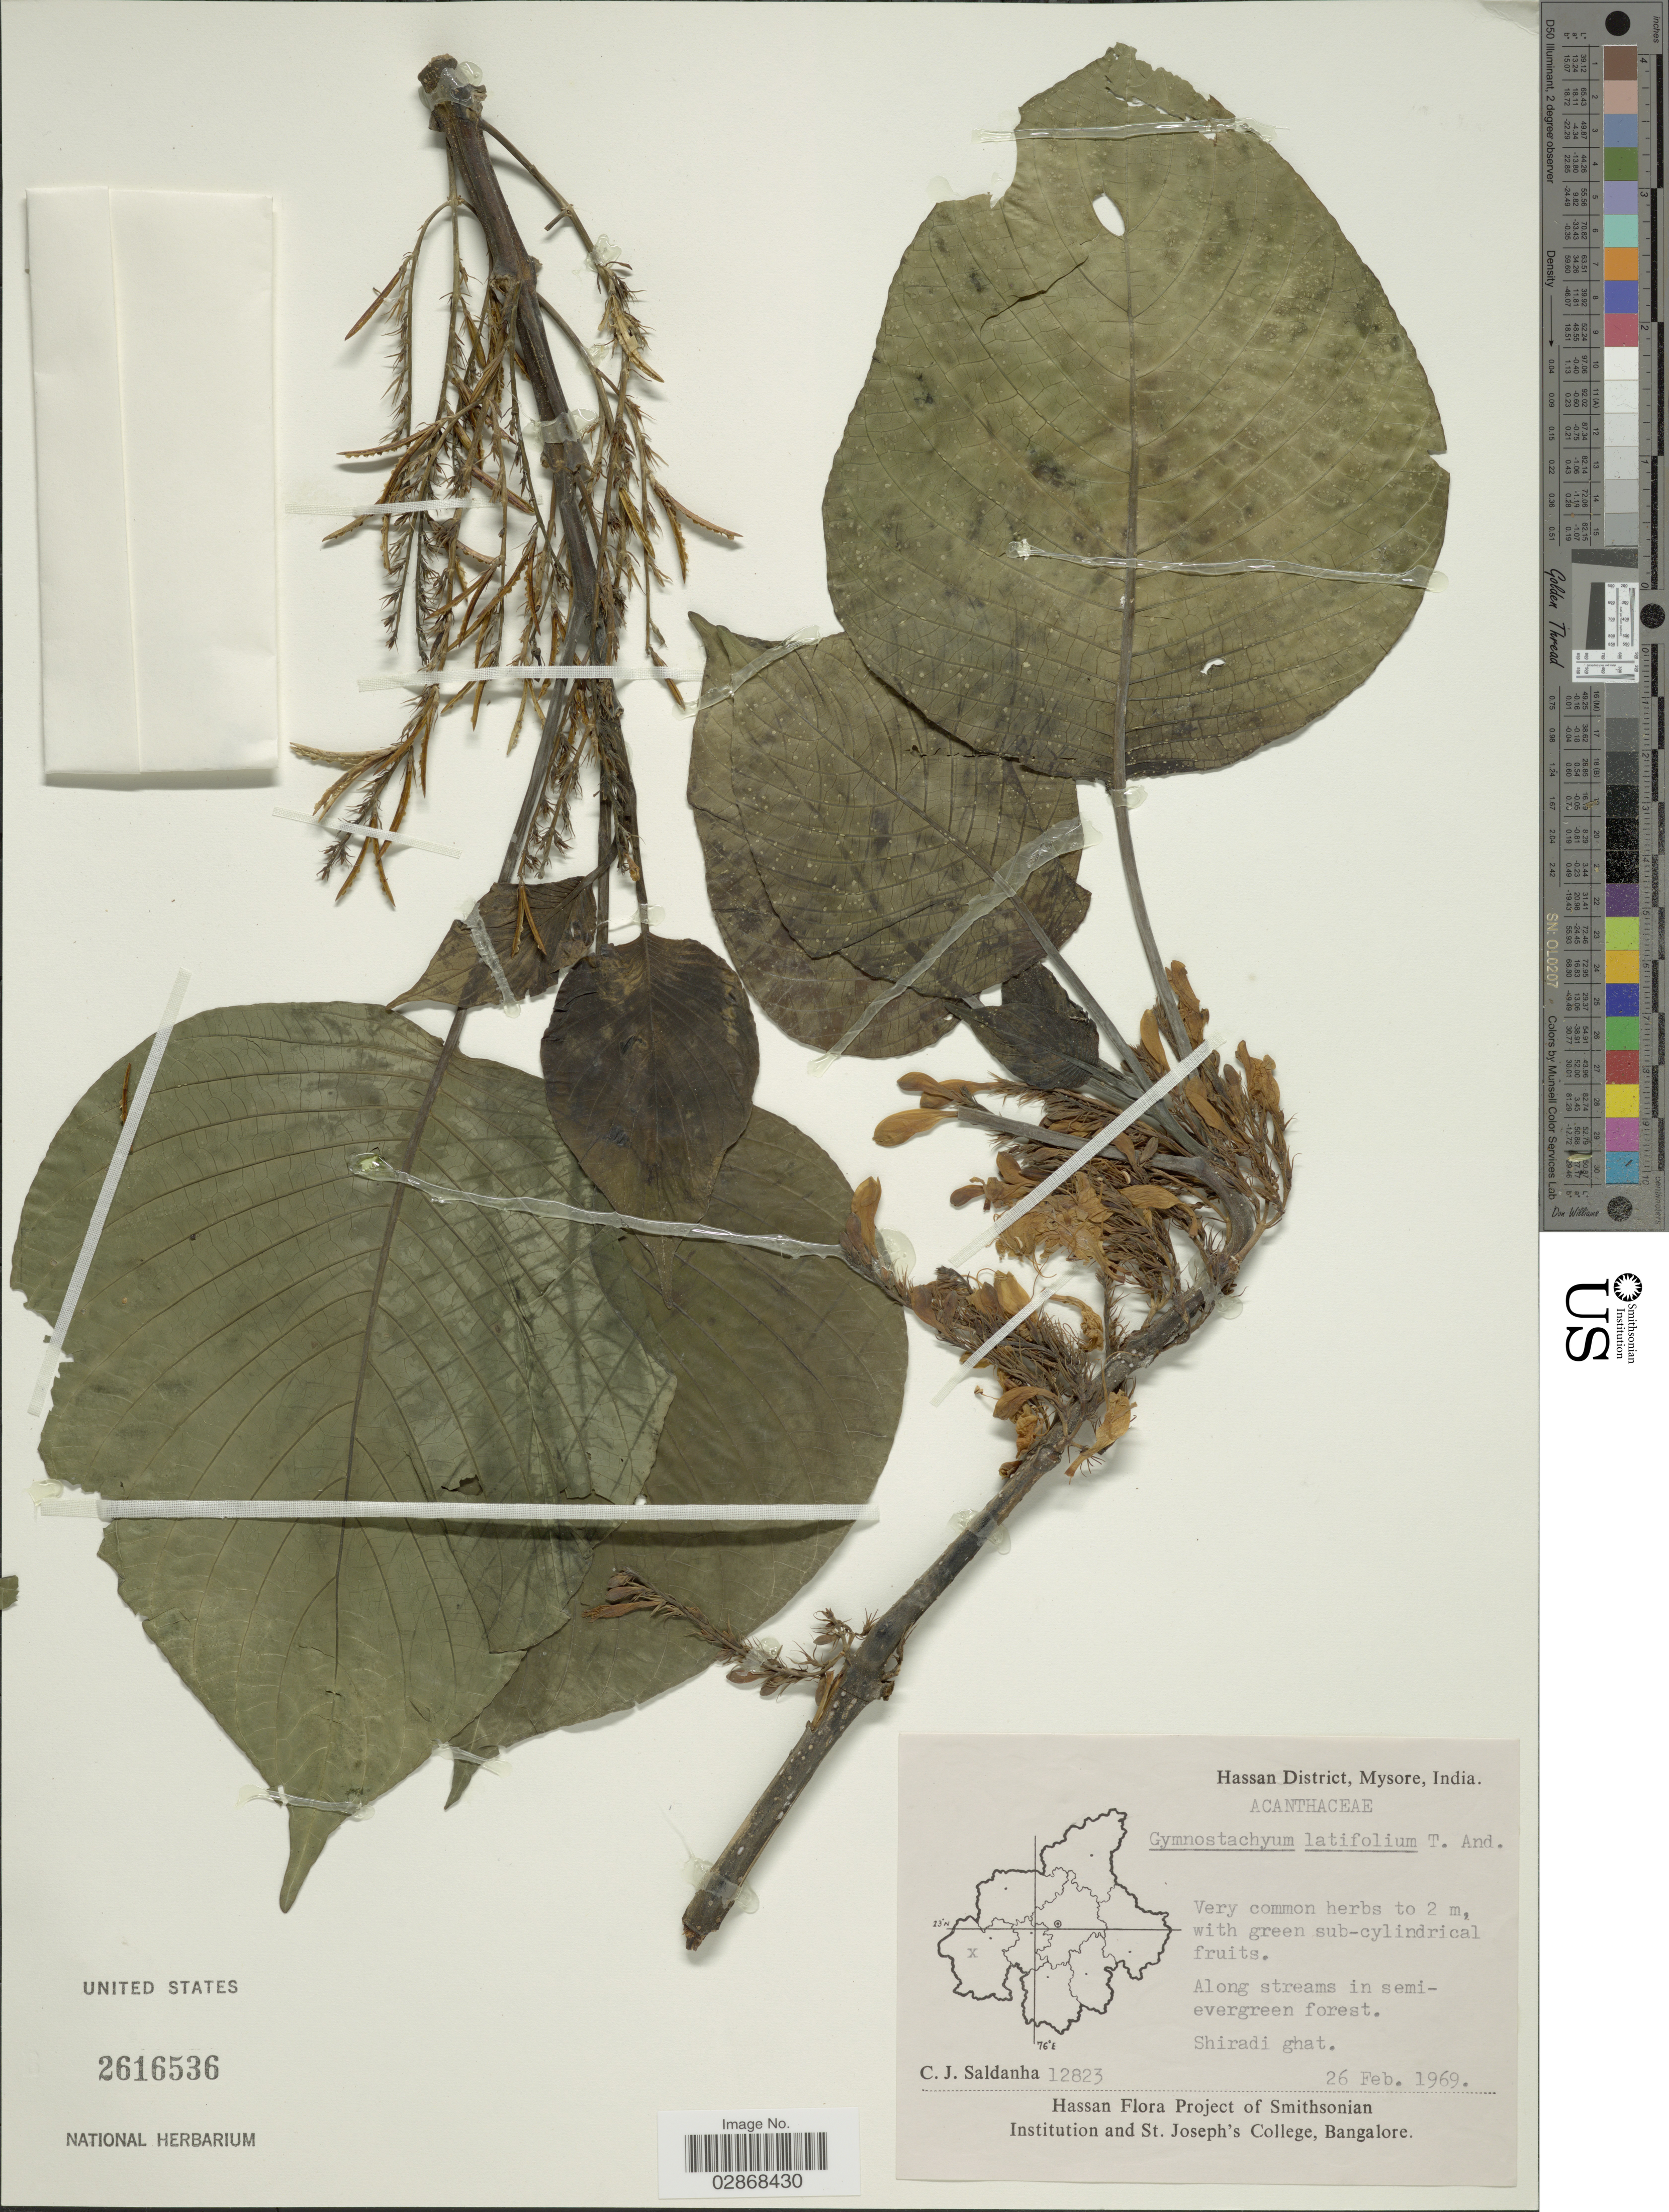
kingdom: Plantae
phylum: Tracheophyta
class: Magnoliopsida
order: Lamiales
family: Acanthaceae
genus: Gymnostachyum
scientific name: Gymnostachyum latifolium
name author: T. Anderson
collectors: C. J. Saldanha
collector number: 12823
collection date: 1969-02-26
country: India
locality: Hassan District, Mysore. Shiradi ghat.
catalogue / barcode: US 2616536